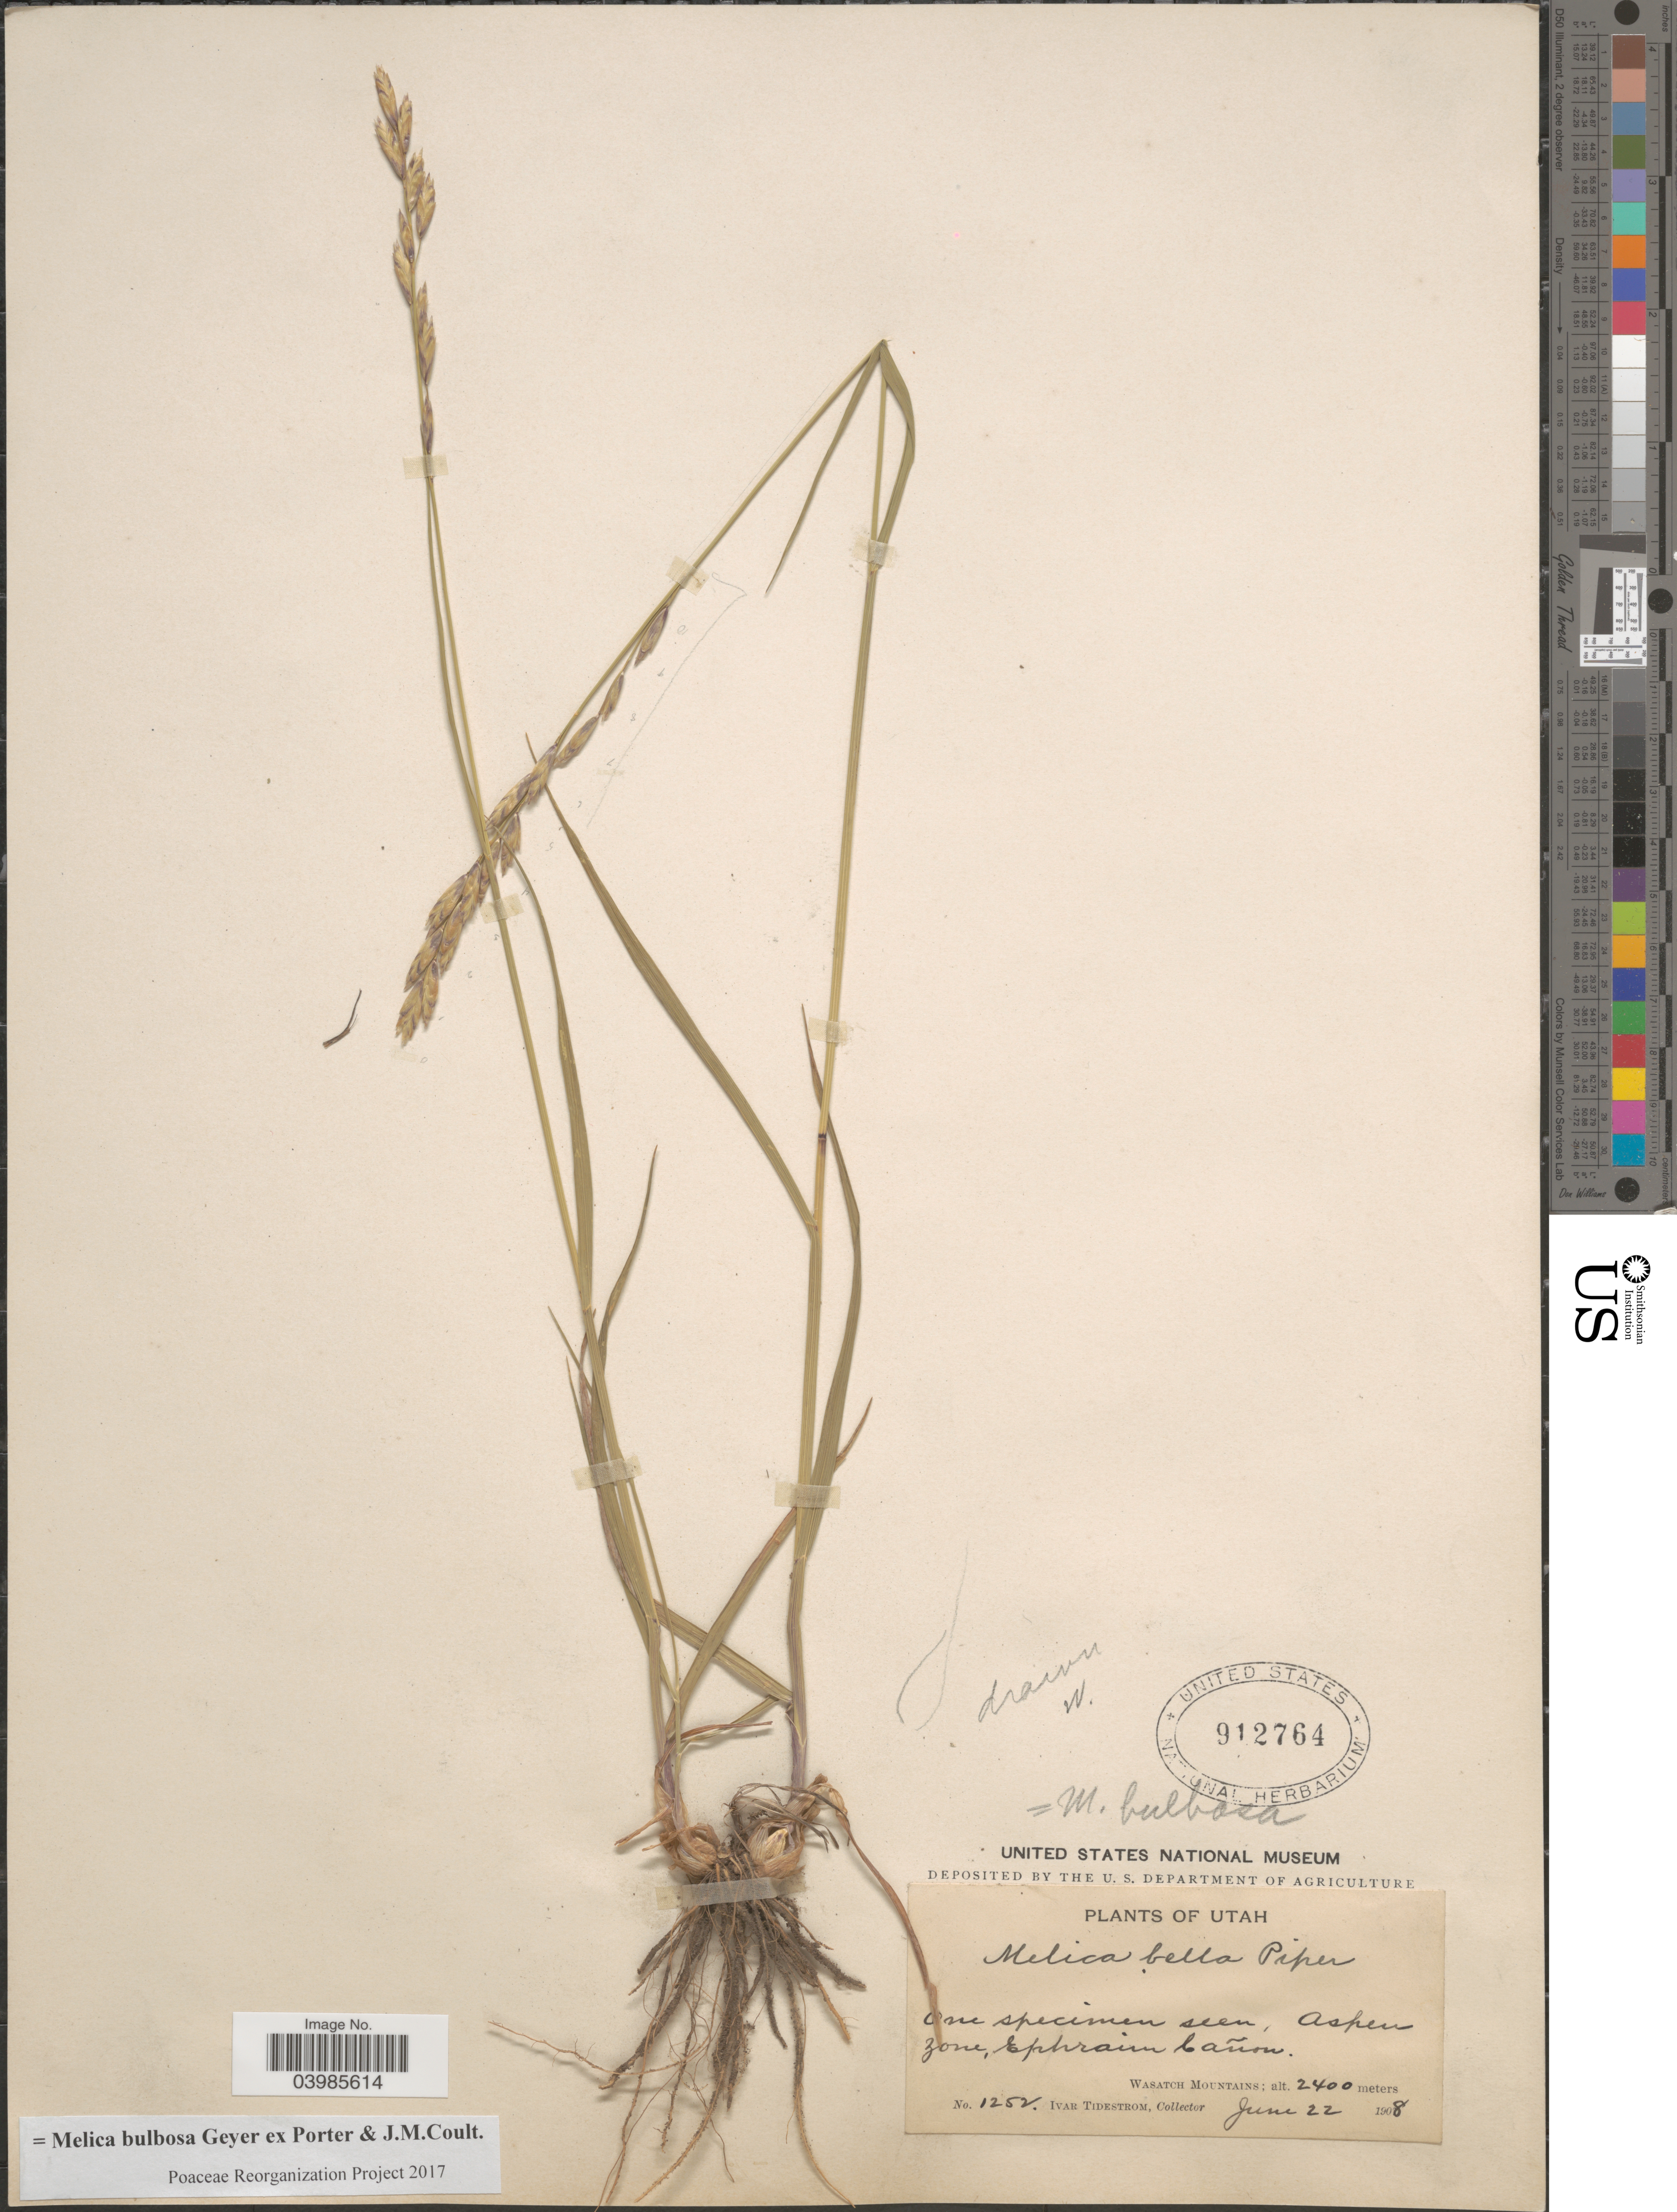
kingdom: Plantae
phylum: Tracheophyta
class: Liliopsida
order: Poales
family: Poaceae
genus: Melica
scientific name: Melica bulbosa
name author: Geyer ex Porter & J.M. Coult.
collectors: I. F. Tidestrom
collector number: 1252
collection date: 1908-06-22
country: United States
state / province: Utah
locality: Aspen zone, Ephraim Cañon. Wasatch Mountains.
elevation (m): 2400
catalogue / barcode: US 912764